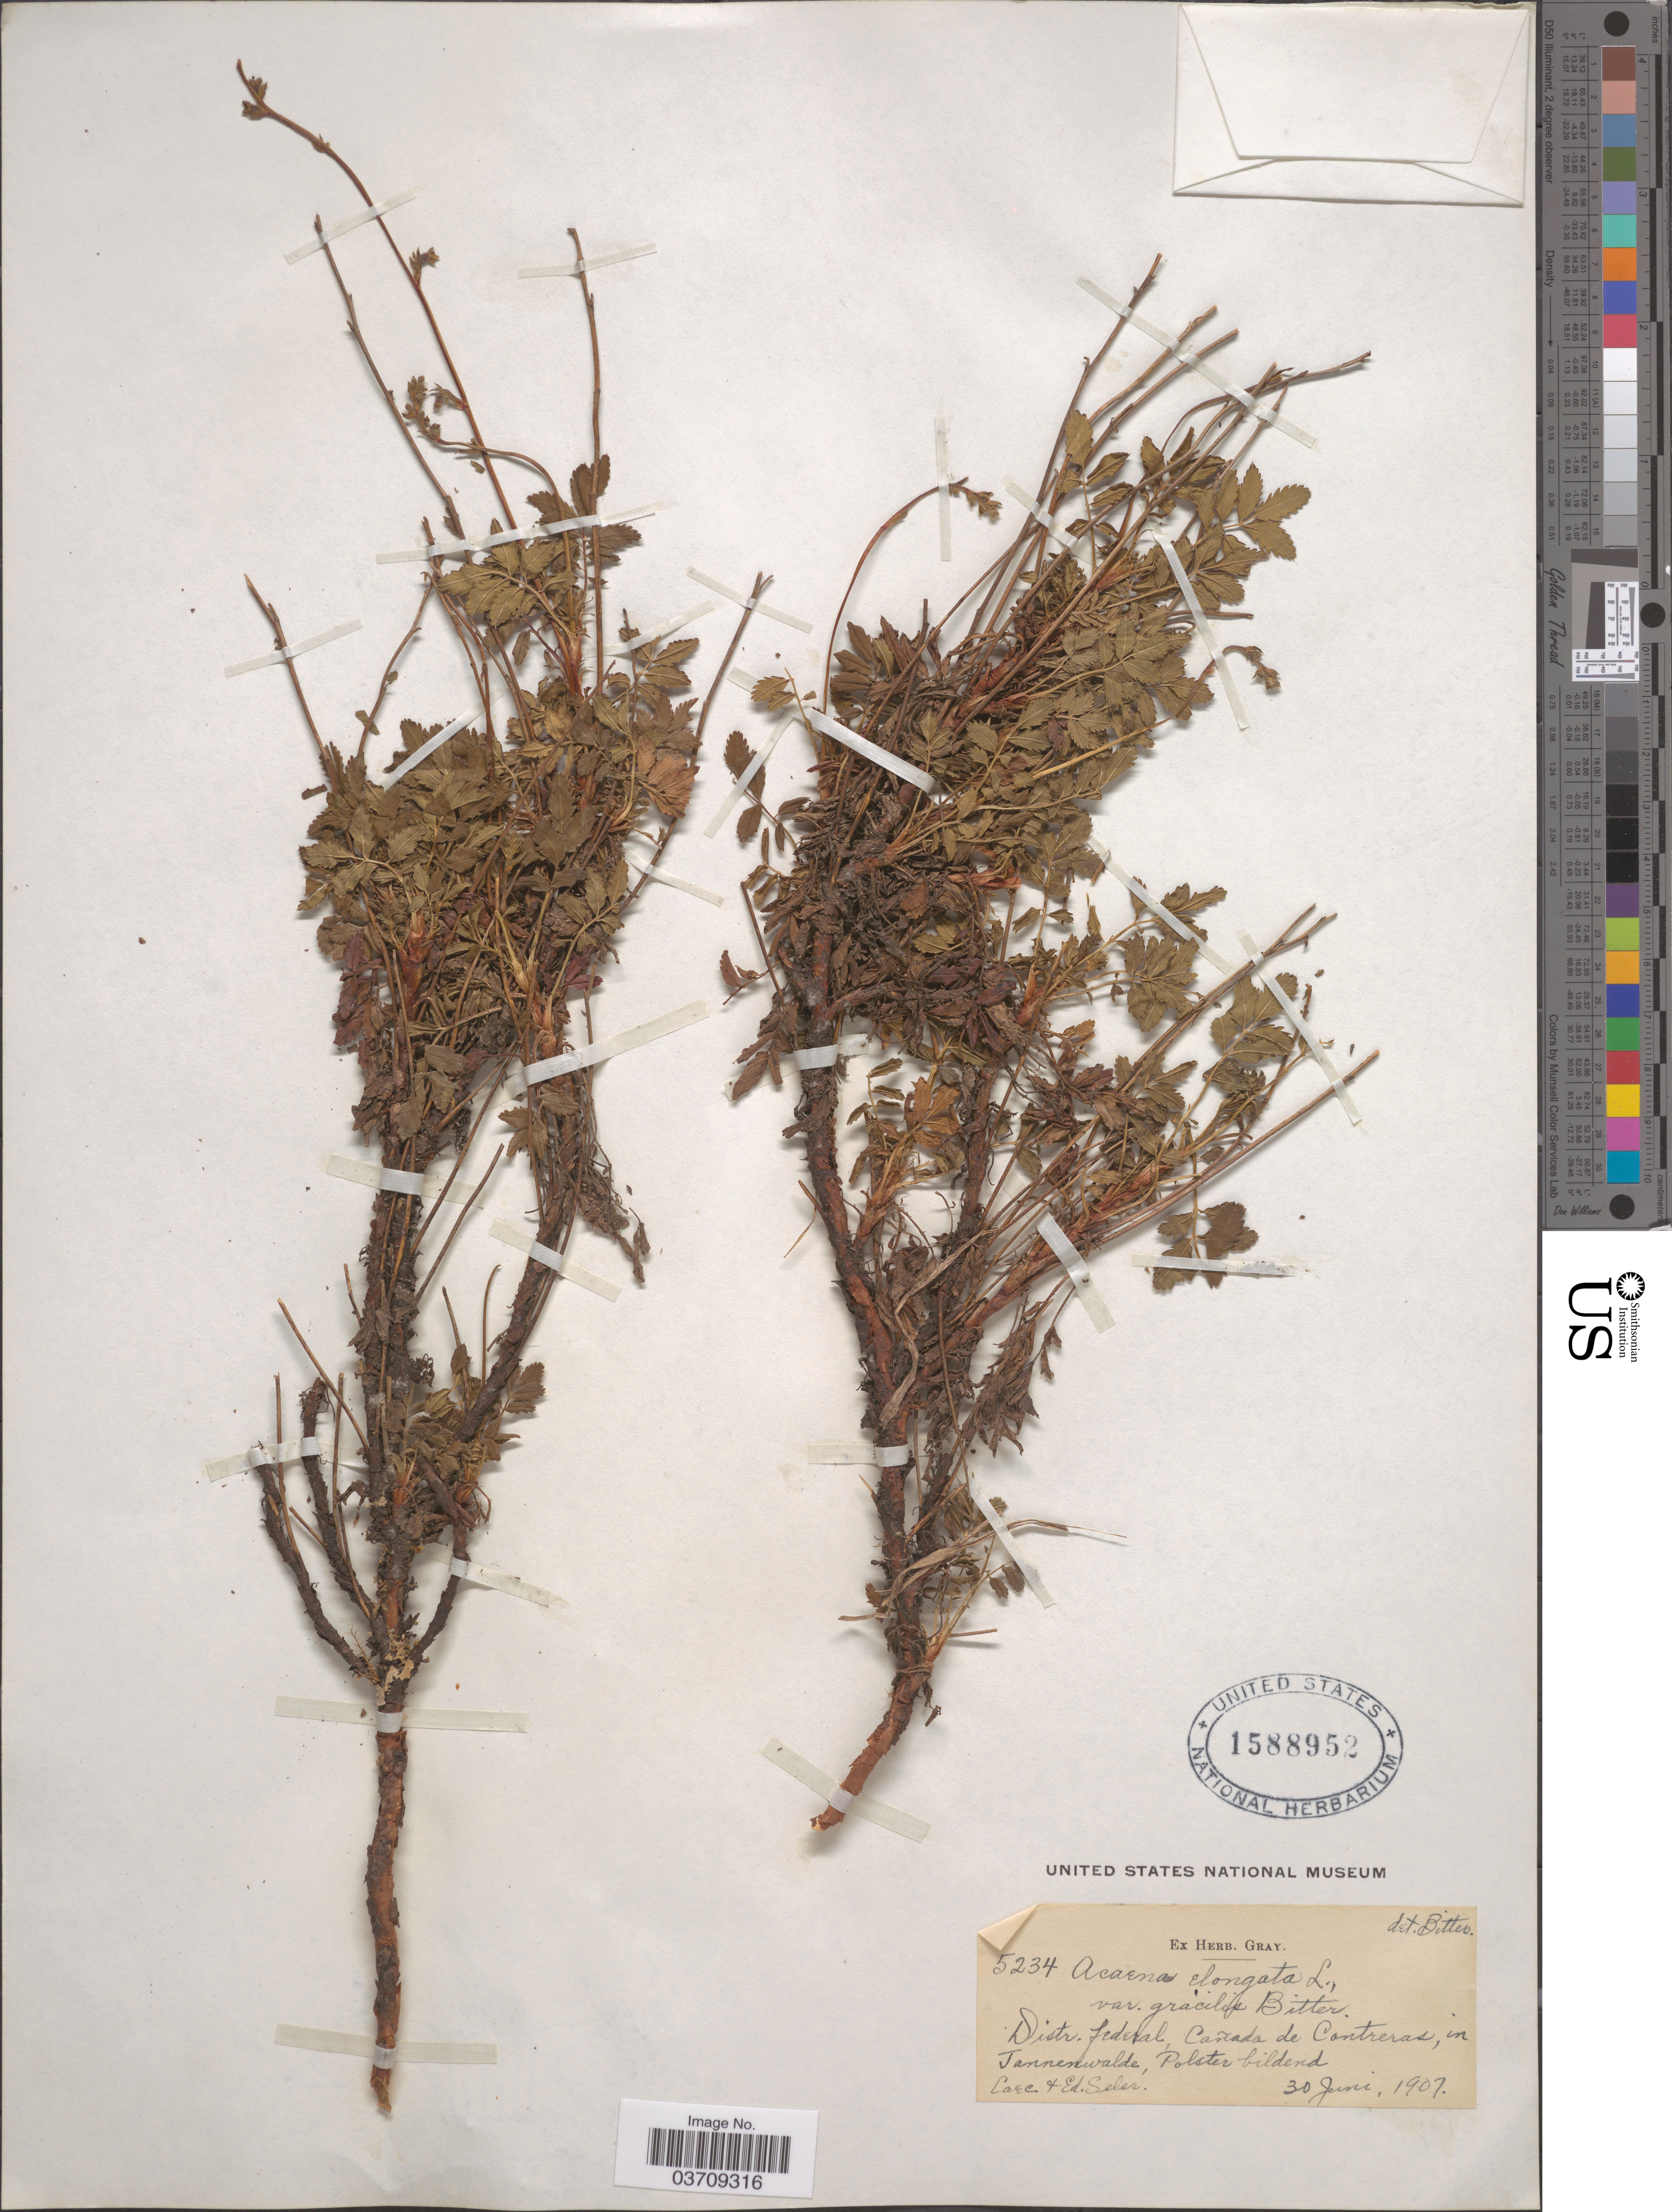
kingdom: Plantae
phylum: Tracheophyta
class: Magnoliopsida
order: Rosales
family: Rosaceae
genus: Acaena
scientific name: Acaena elongata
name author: L.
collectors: C. Seler & E. G. Seler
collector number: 5234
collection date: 1907-06-30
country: Mexico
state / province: Distrito Federal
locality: Distr. federal, Cañada de Contreras, in Tannenwalde, Polster bildend.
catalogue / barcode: US 1588952